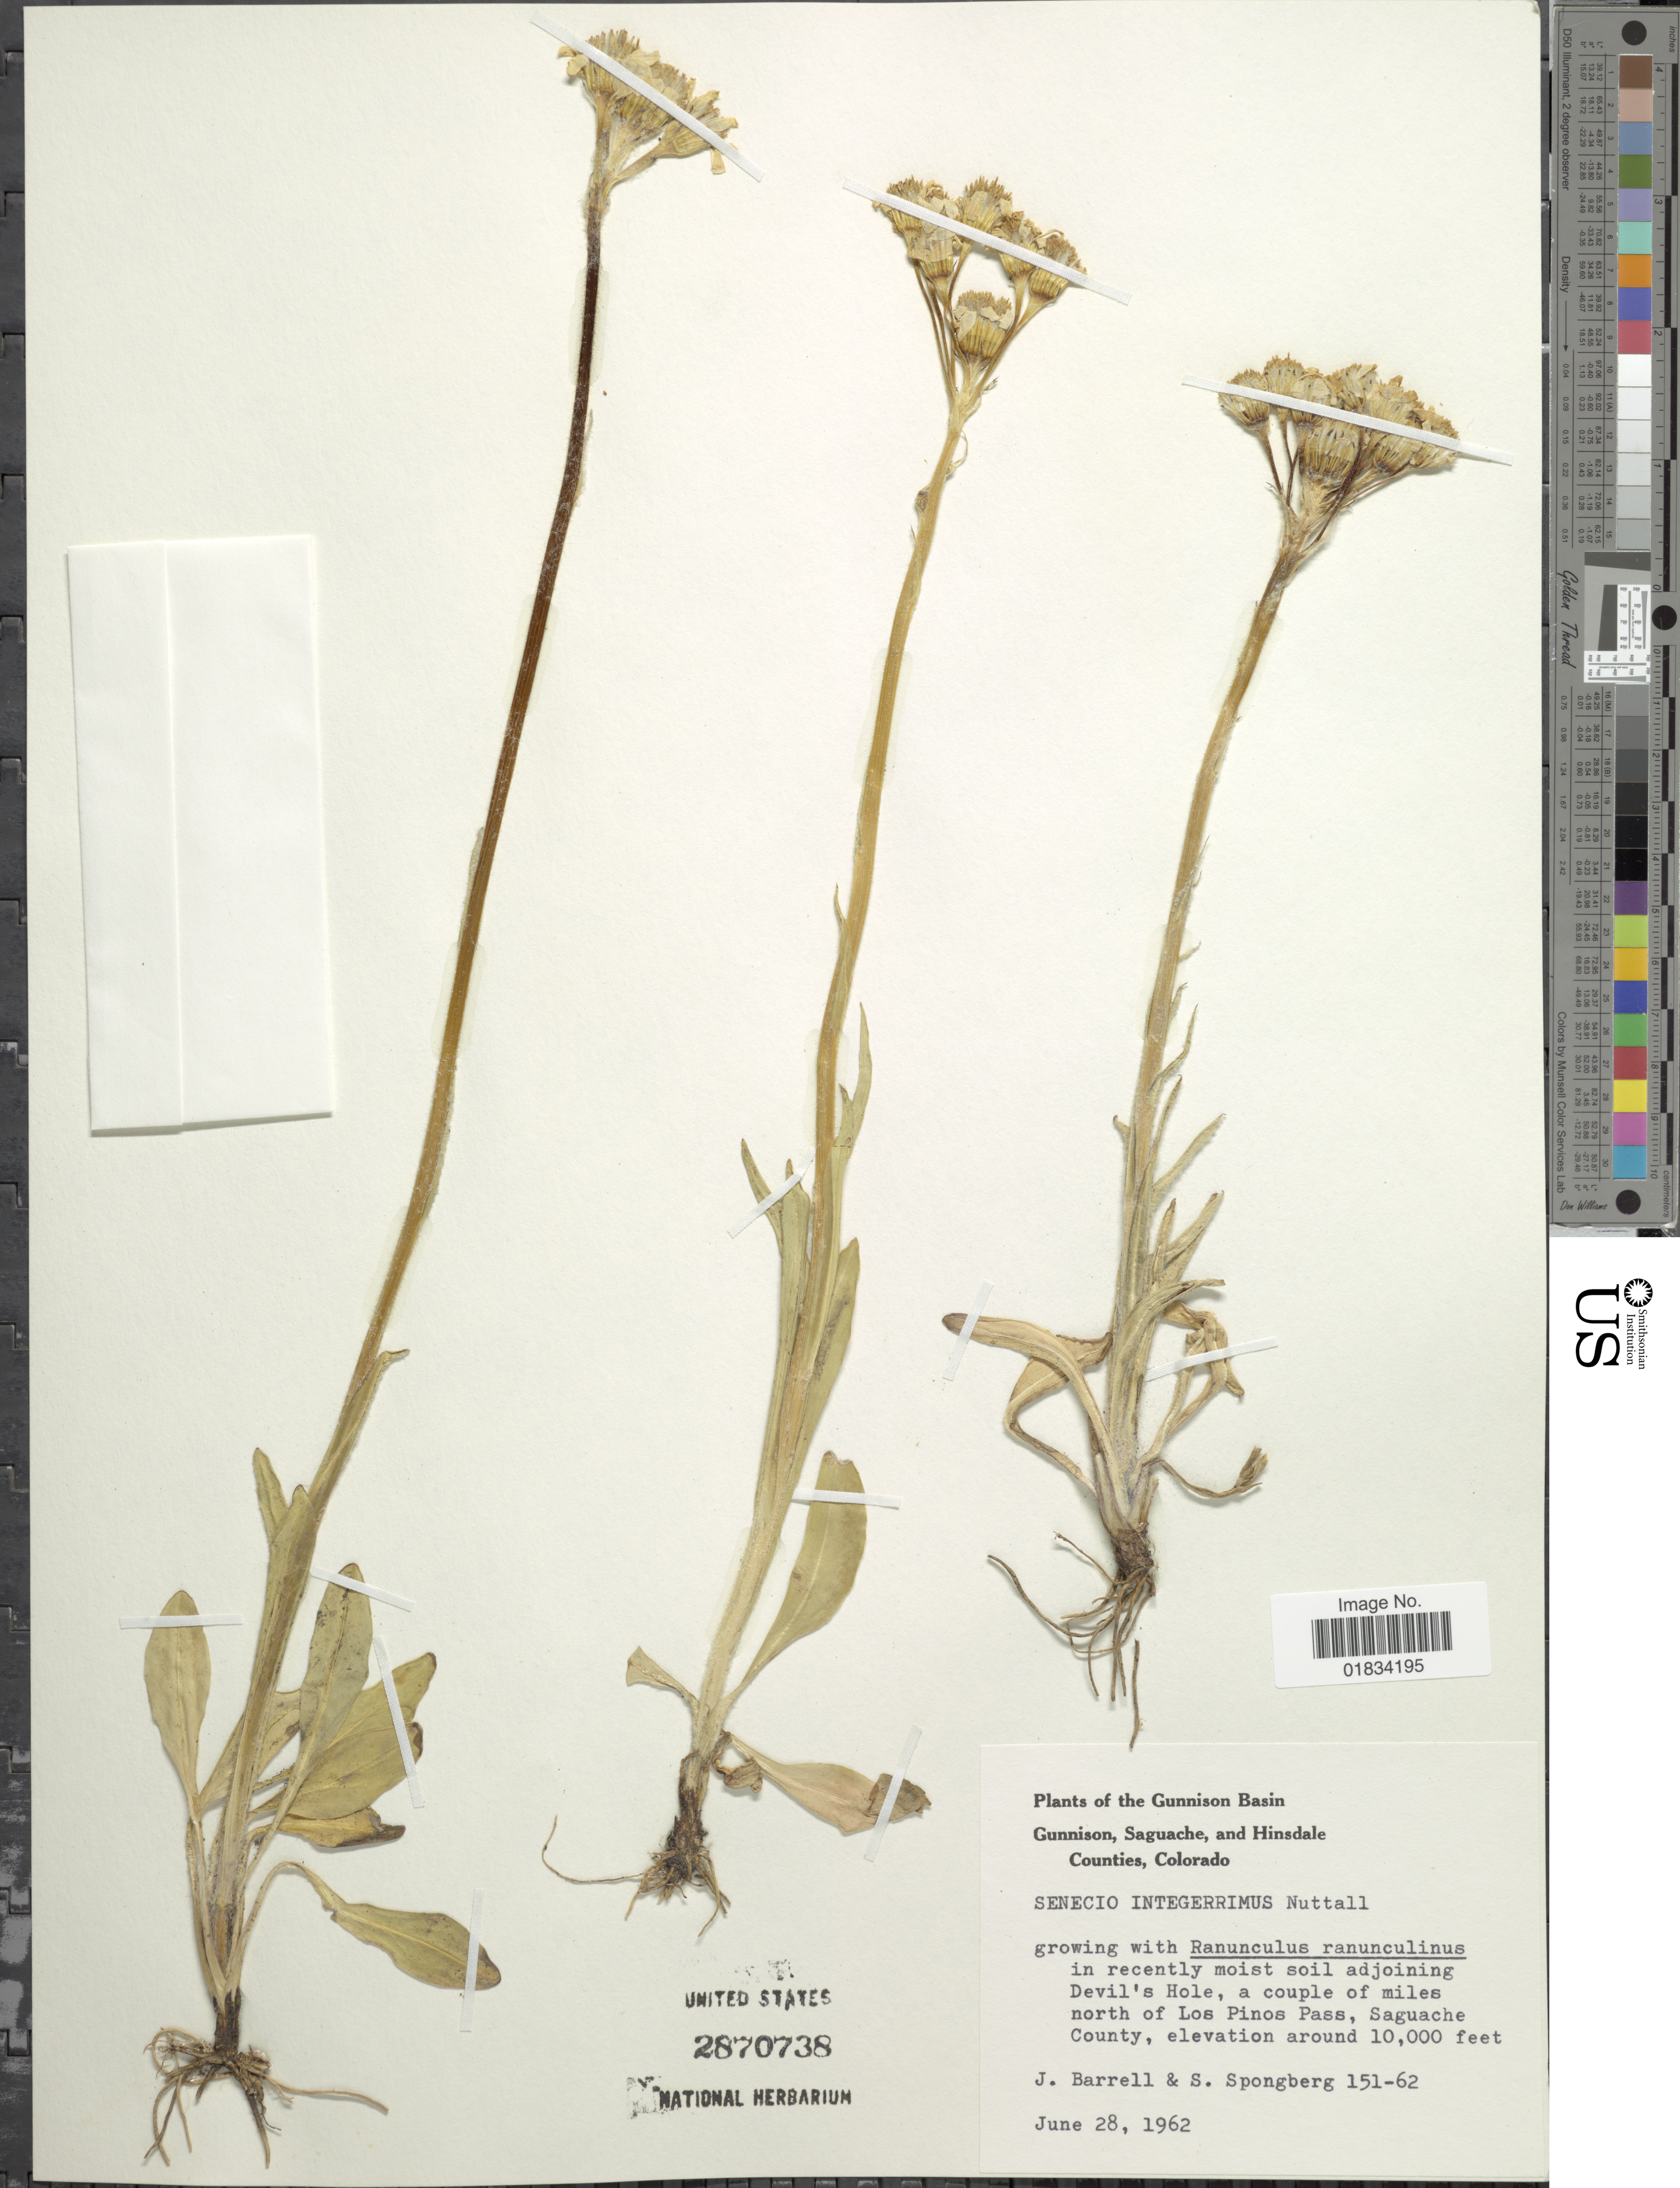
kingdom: Plantae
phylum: Tracheophyta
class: Magnoliopsida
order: Asterales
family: Asteraceae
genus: Senecio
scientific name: Senecio integerrimus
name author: Nutt.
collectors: J. Barrell & S. A.Spongberg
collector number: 151-62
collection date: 1962-06-28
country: United States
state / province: Colorado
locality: Gunnison Basin, Gunnison, Saguache, and Hinsdale Counties, Devil's Hole, a couple of miles north of Los Pinos Pass, Saguache County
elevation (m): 3048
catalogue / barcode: US 2870738